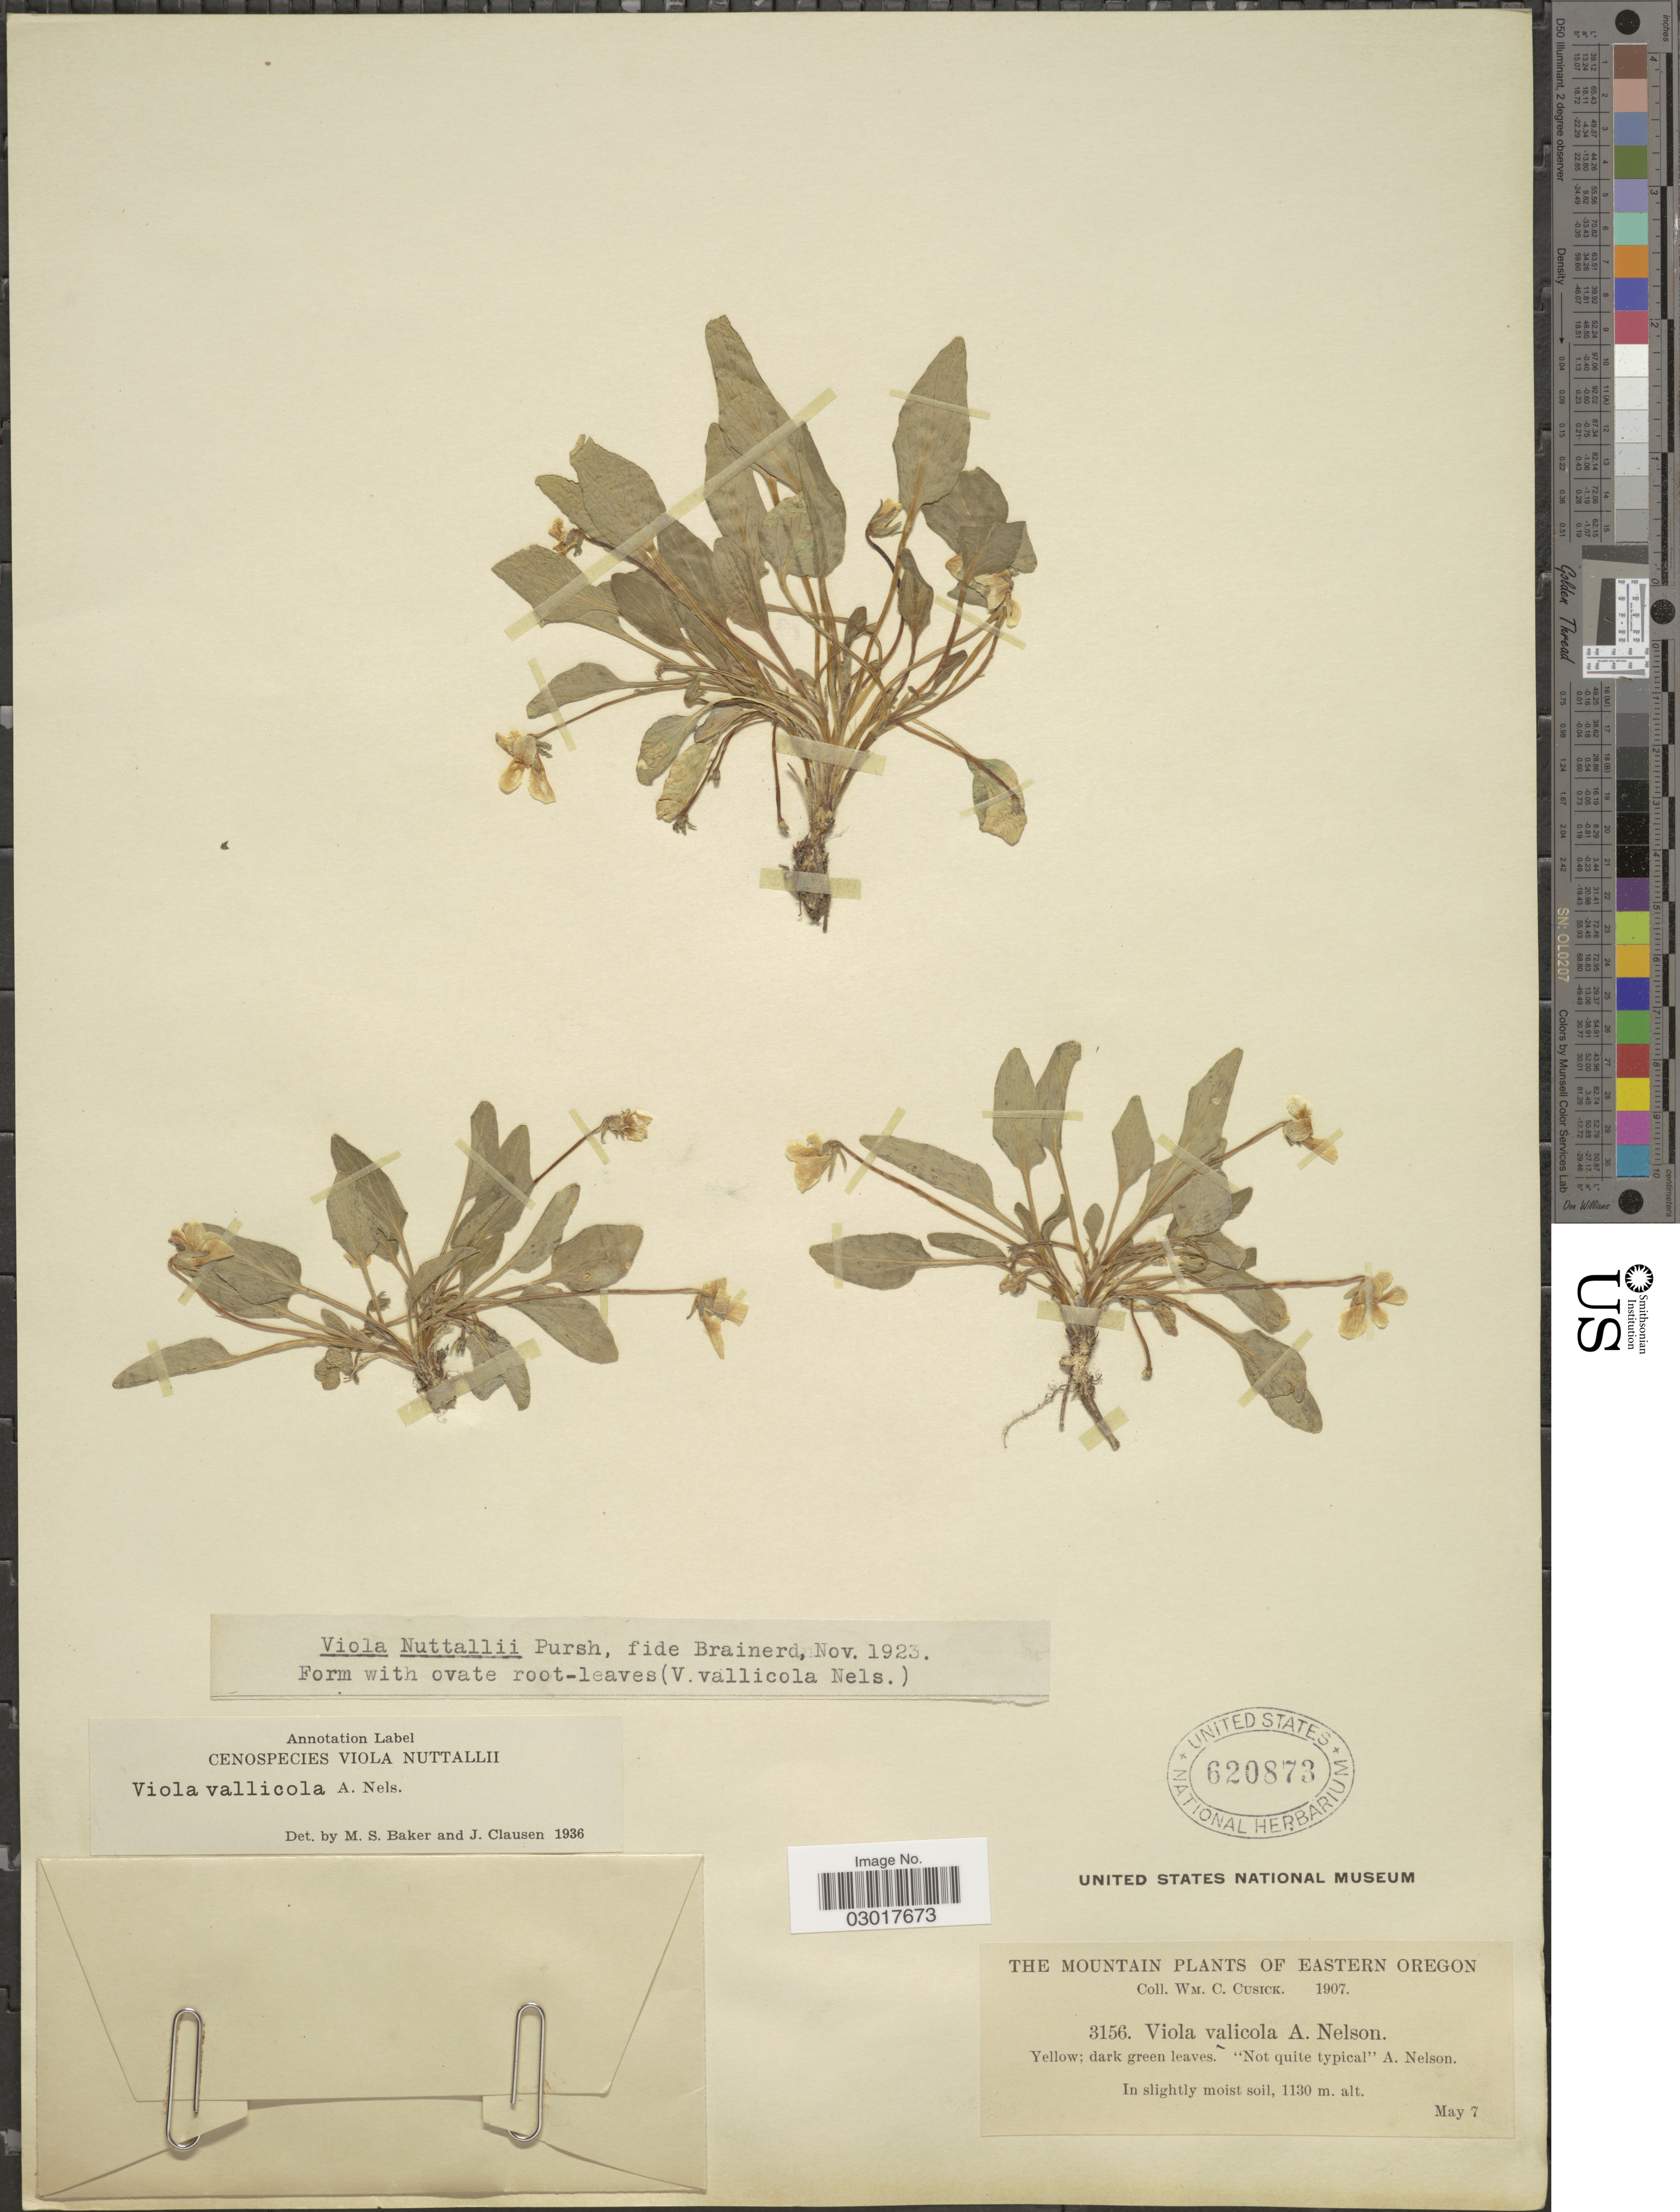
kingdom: Plantae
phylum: Tracheophyta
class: Magnoliopsida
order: Malpighiales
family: Violaceae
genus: Viola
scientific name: Viola vallicola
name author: A. Nelson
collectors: W. C. Cusick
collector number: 3156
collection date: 1907-05-07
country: United States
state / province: Oregon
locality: Eastern Oregon.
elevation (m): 1130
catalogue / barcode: US 260873